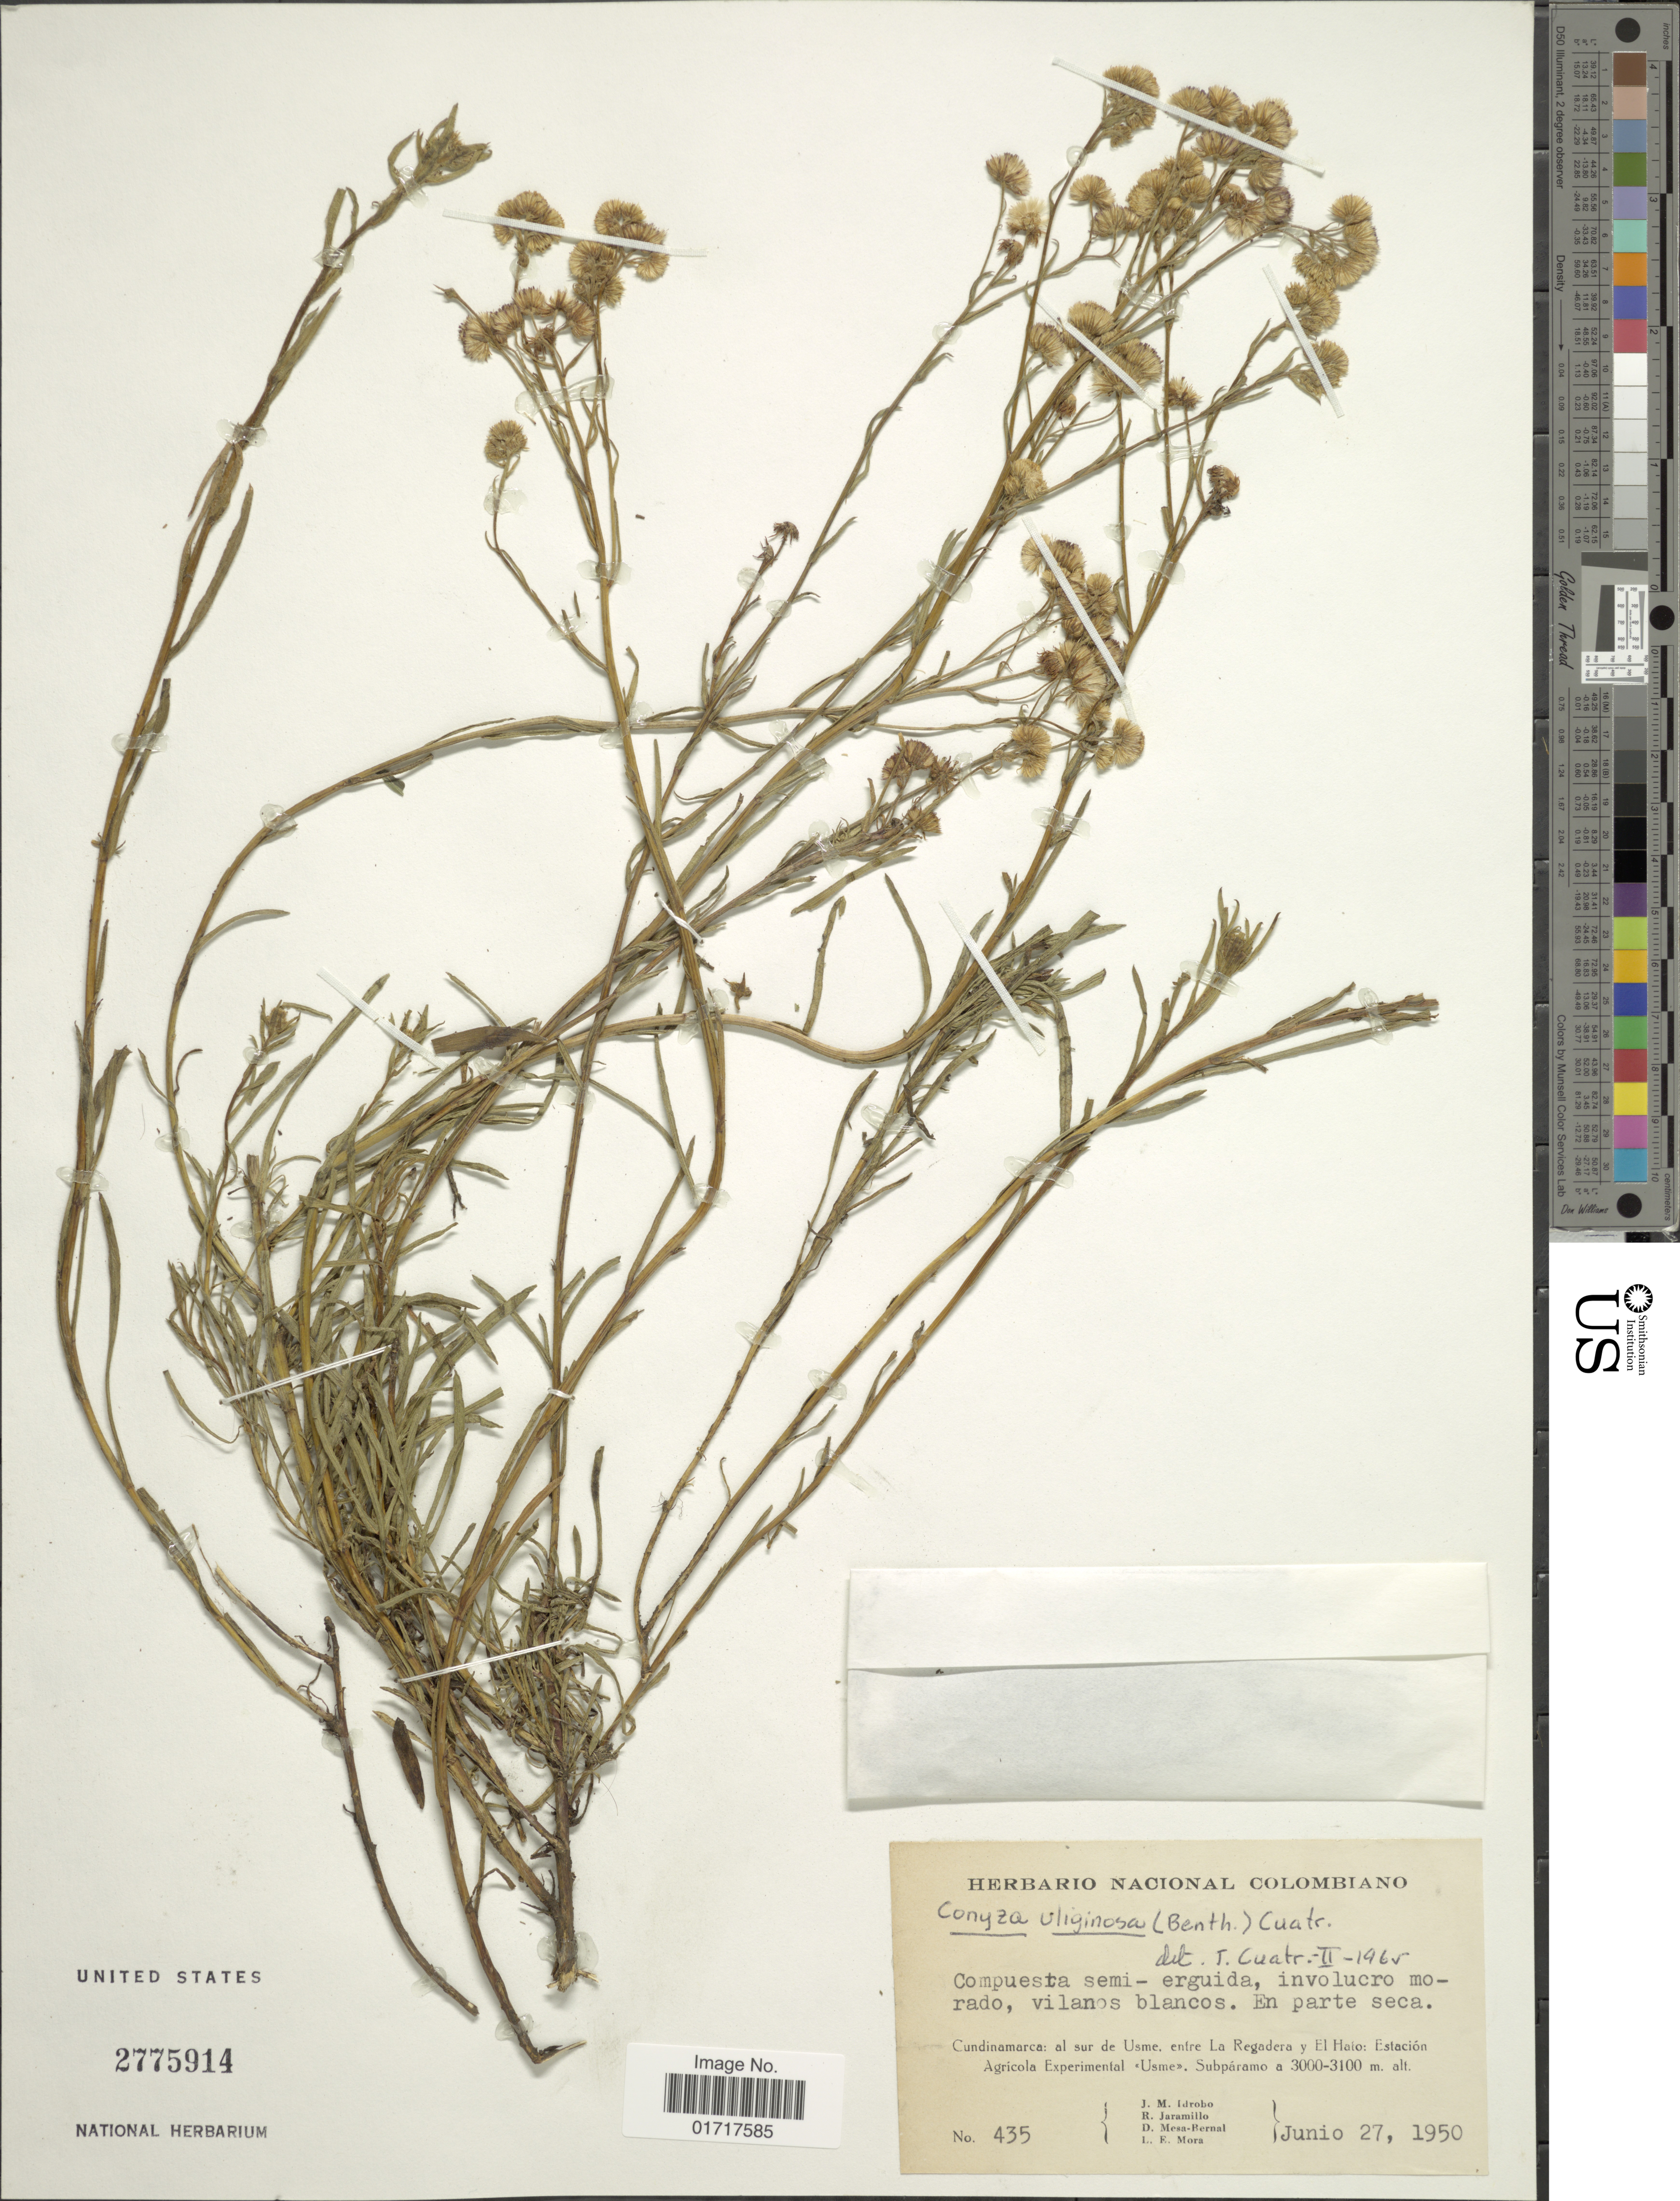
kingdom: Plantae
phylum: Tracheophyta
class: Magnoliopsida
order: Asterales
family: Asteraceae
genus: Conyza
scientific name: Conyza uliginosa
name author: (Benth.) Cuatrec.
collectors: J. M. Idrobo, R. Jaramillo M., D. Mesa Bernal & L. Mora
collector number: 435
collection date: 1950-06-27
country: Colombia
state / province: Cundinamarca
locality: Cundinamarca: al sur de Usme, enire La Regadera y El Hato: Estacion Agricola Experimental.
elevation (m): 3000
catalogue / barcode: US 2775914